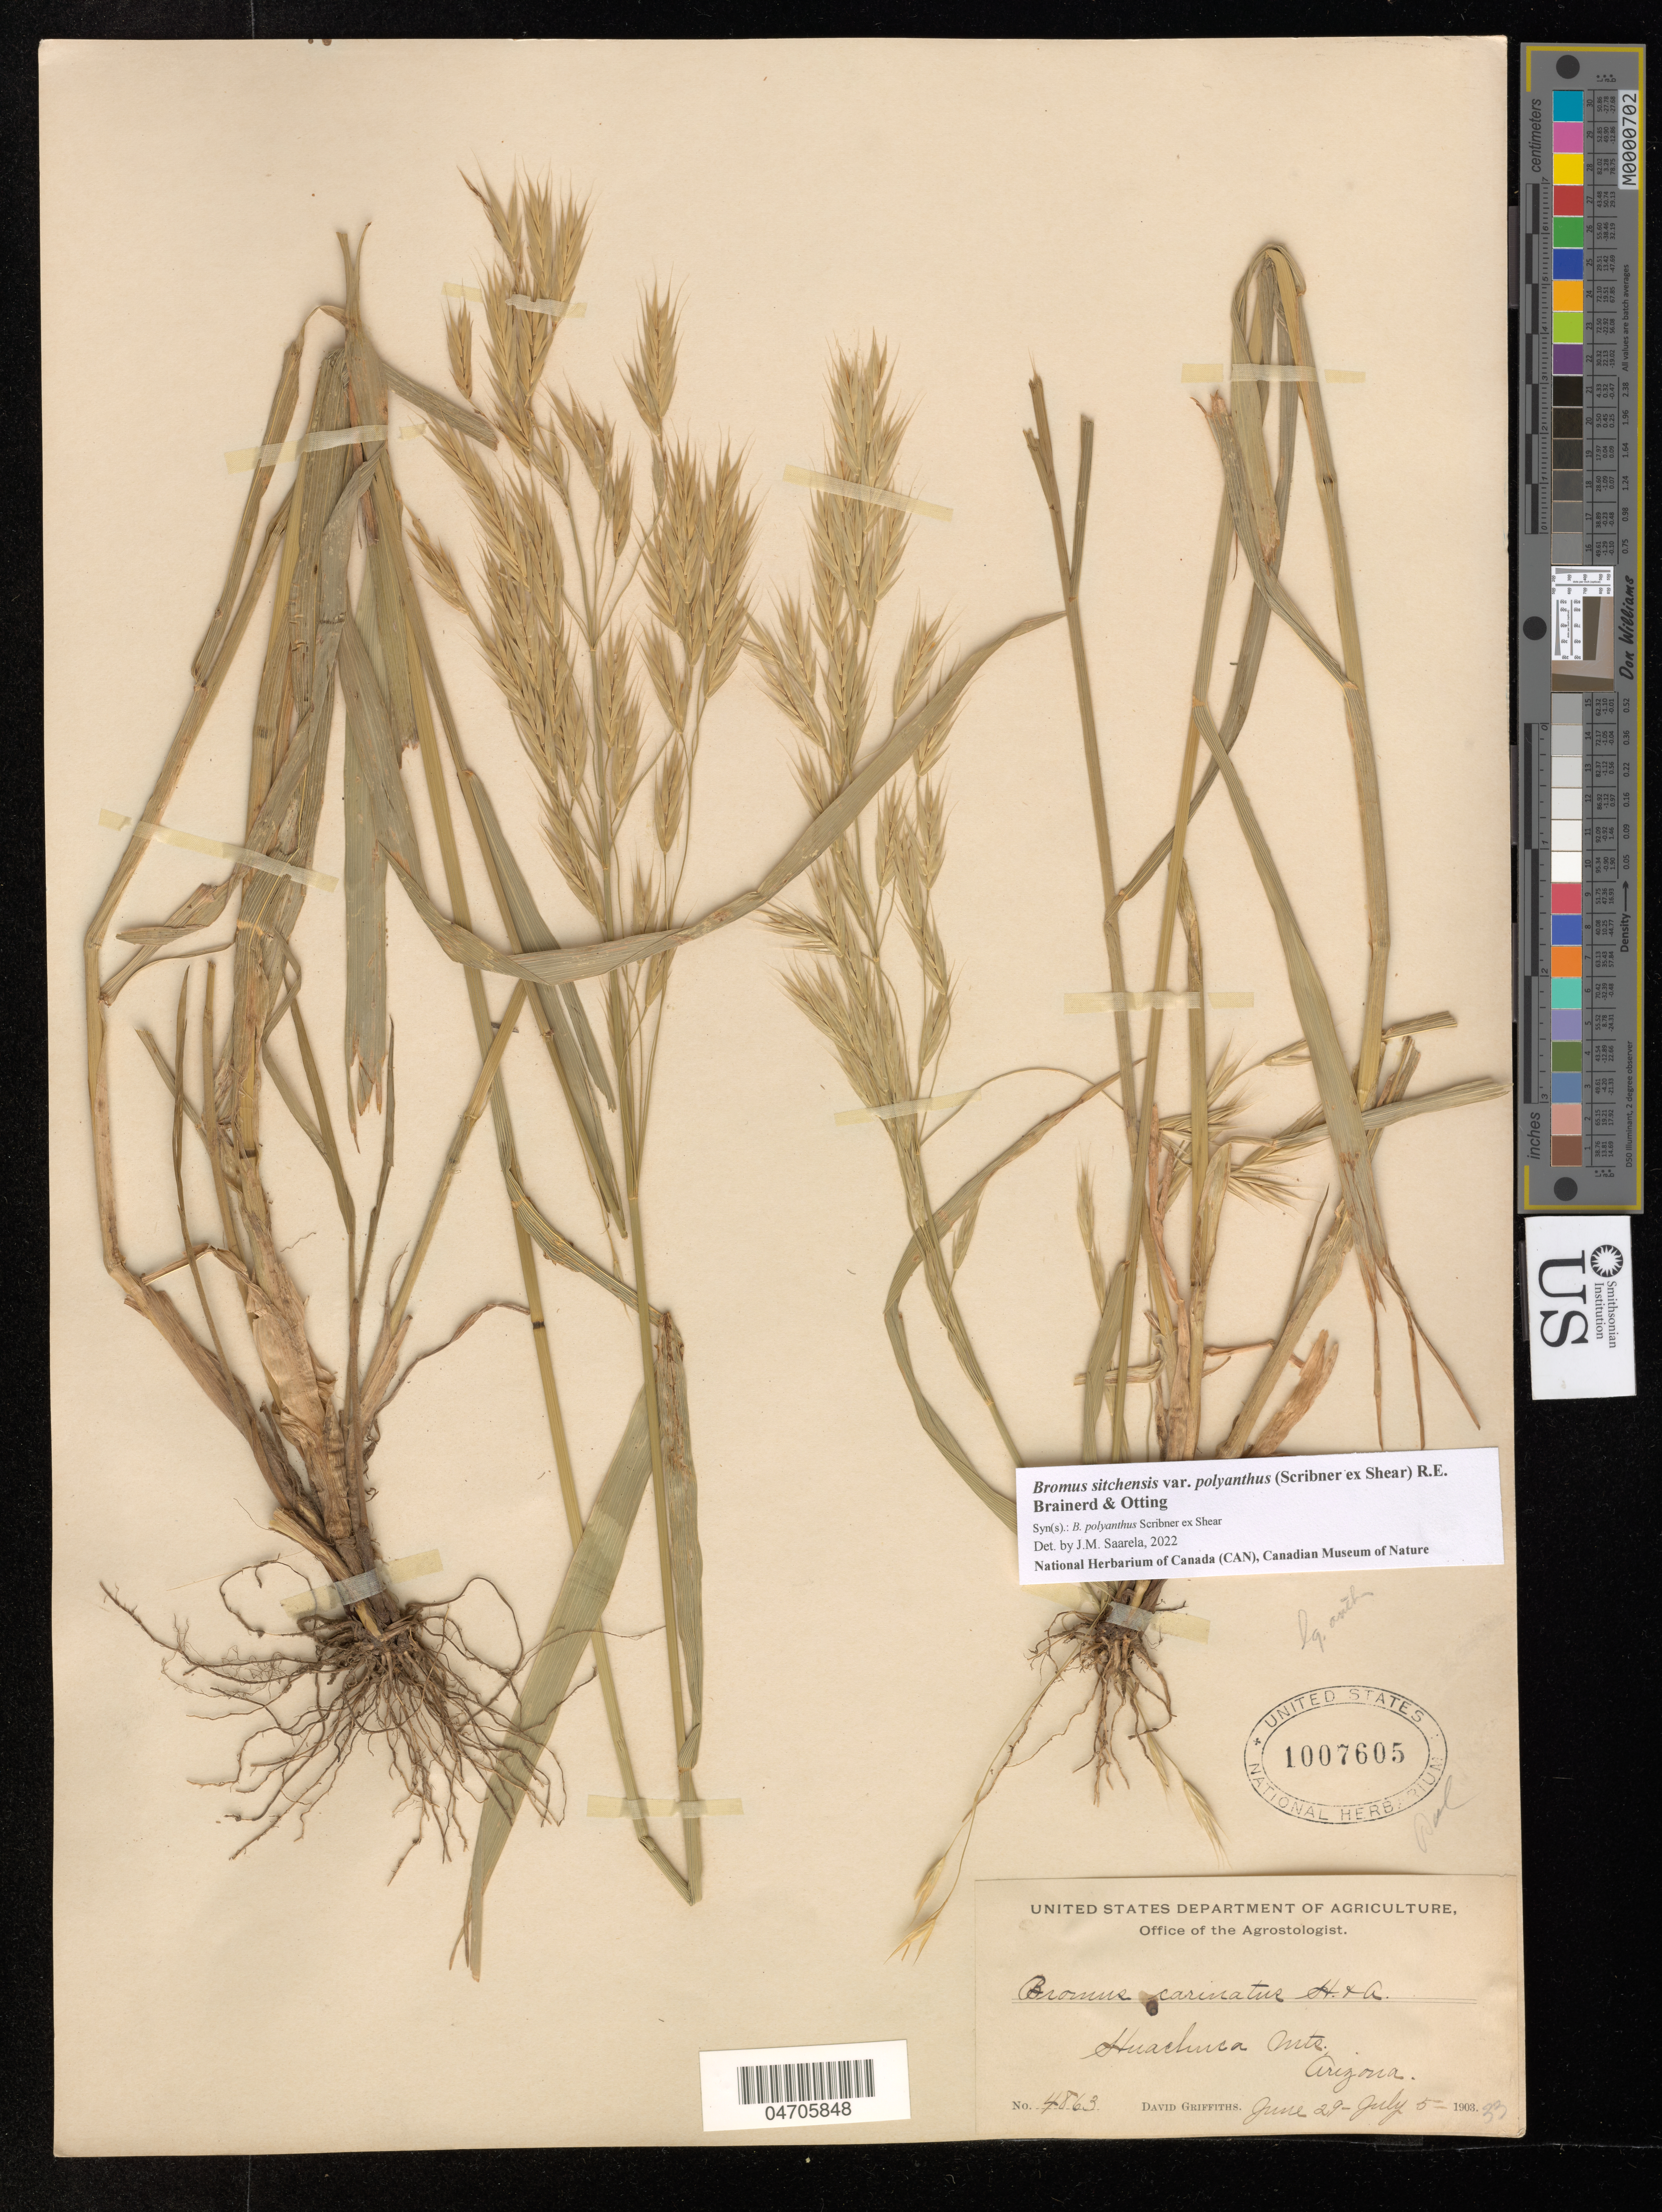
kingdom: Plantae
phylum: Tracheophyta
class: Liliopsida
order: Poales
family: Poaceae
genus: Bromus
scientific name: Bromus sitchensis var. polyanthus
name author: (Scribn. ex Shear) R.E. Brainerd & Otting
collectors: D. Griffiths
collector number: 4863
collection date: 1903-06-29/1903-07-05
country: United States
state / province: Arizona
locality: Huachuca Mts.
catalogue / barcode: US 1007605